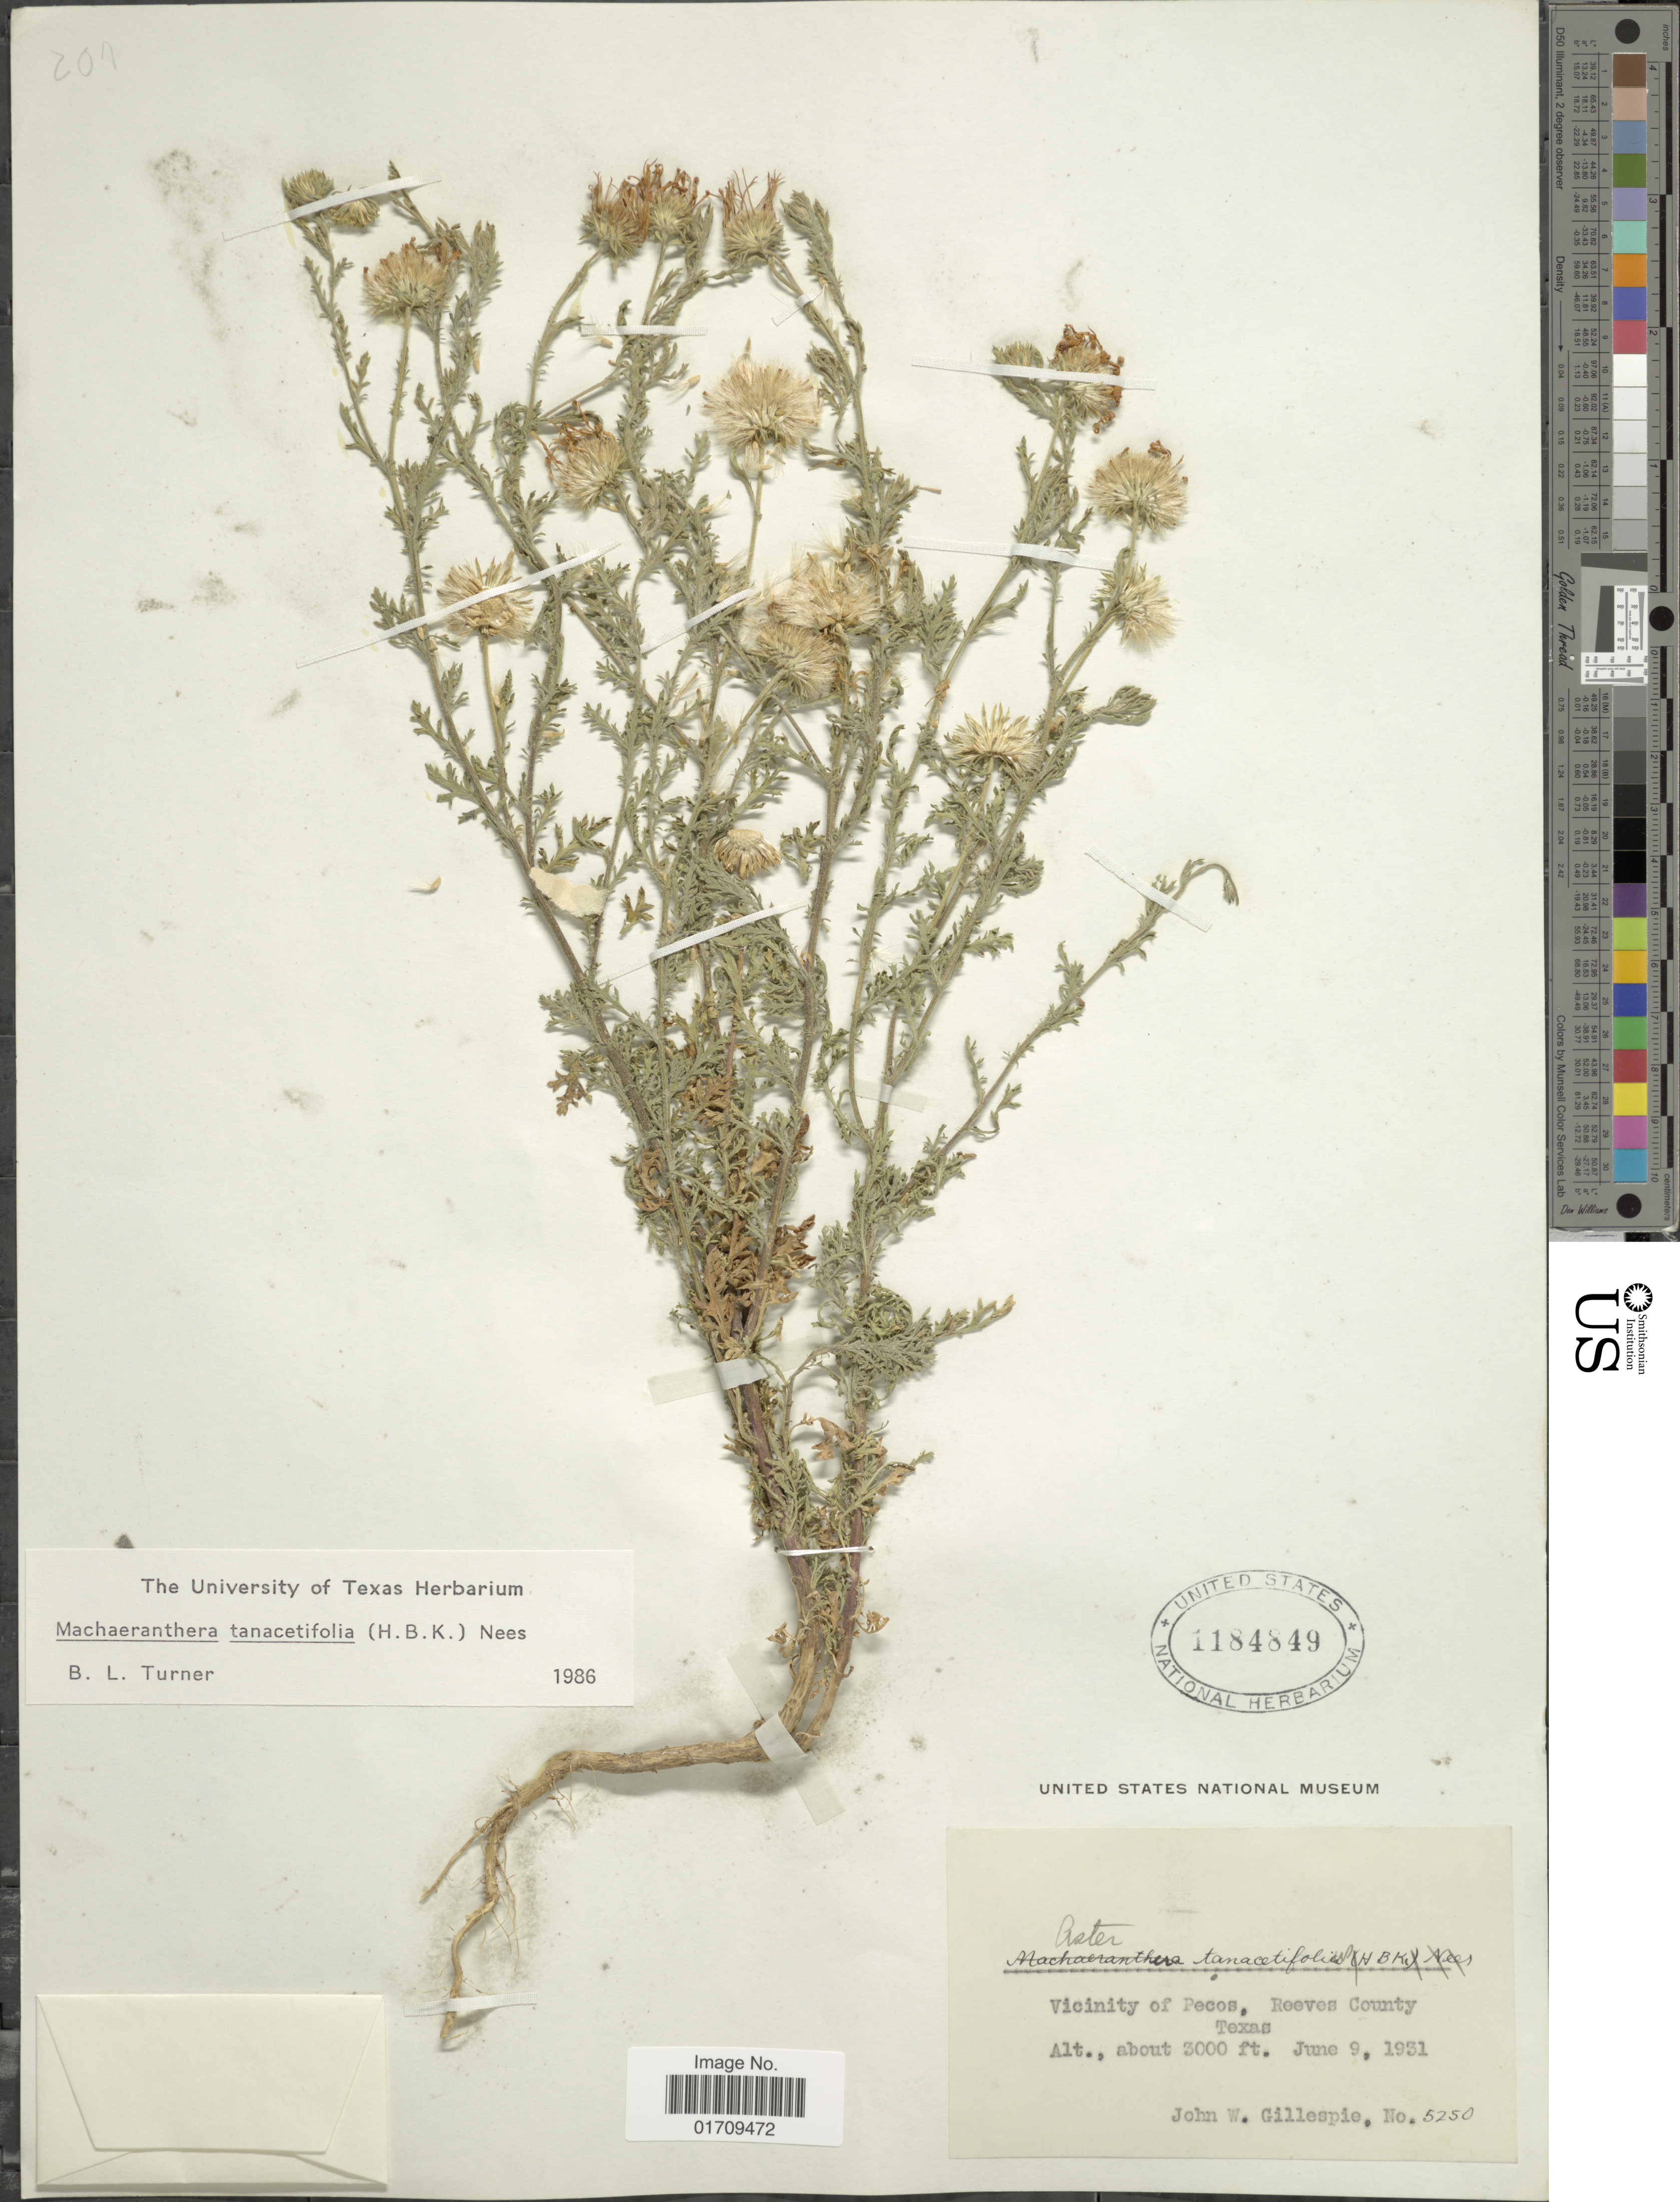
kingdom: Plantae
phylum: Tracheophyta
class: Magnoliopsida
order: Asterales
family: Asteraceae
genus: Machaeranthera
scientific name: Machaeranthera tanacetifolia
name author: (Kunth) Nees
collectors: J. W. Gillespie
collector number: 5250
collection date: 1931-06-09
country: United States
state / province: Texas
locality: Vicinity of Pecos, Reeves County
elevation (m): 914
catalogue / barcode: US 1184849